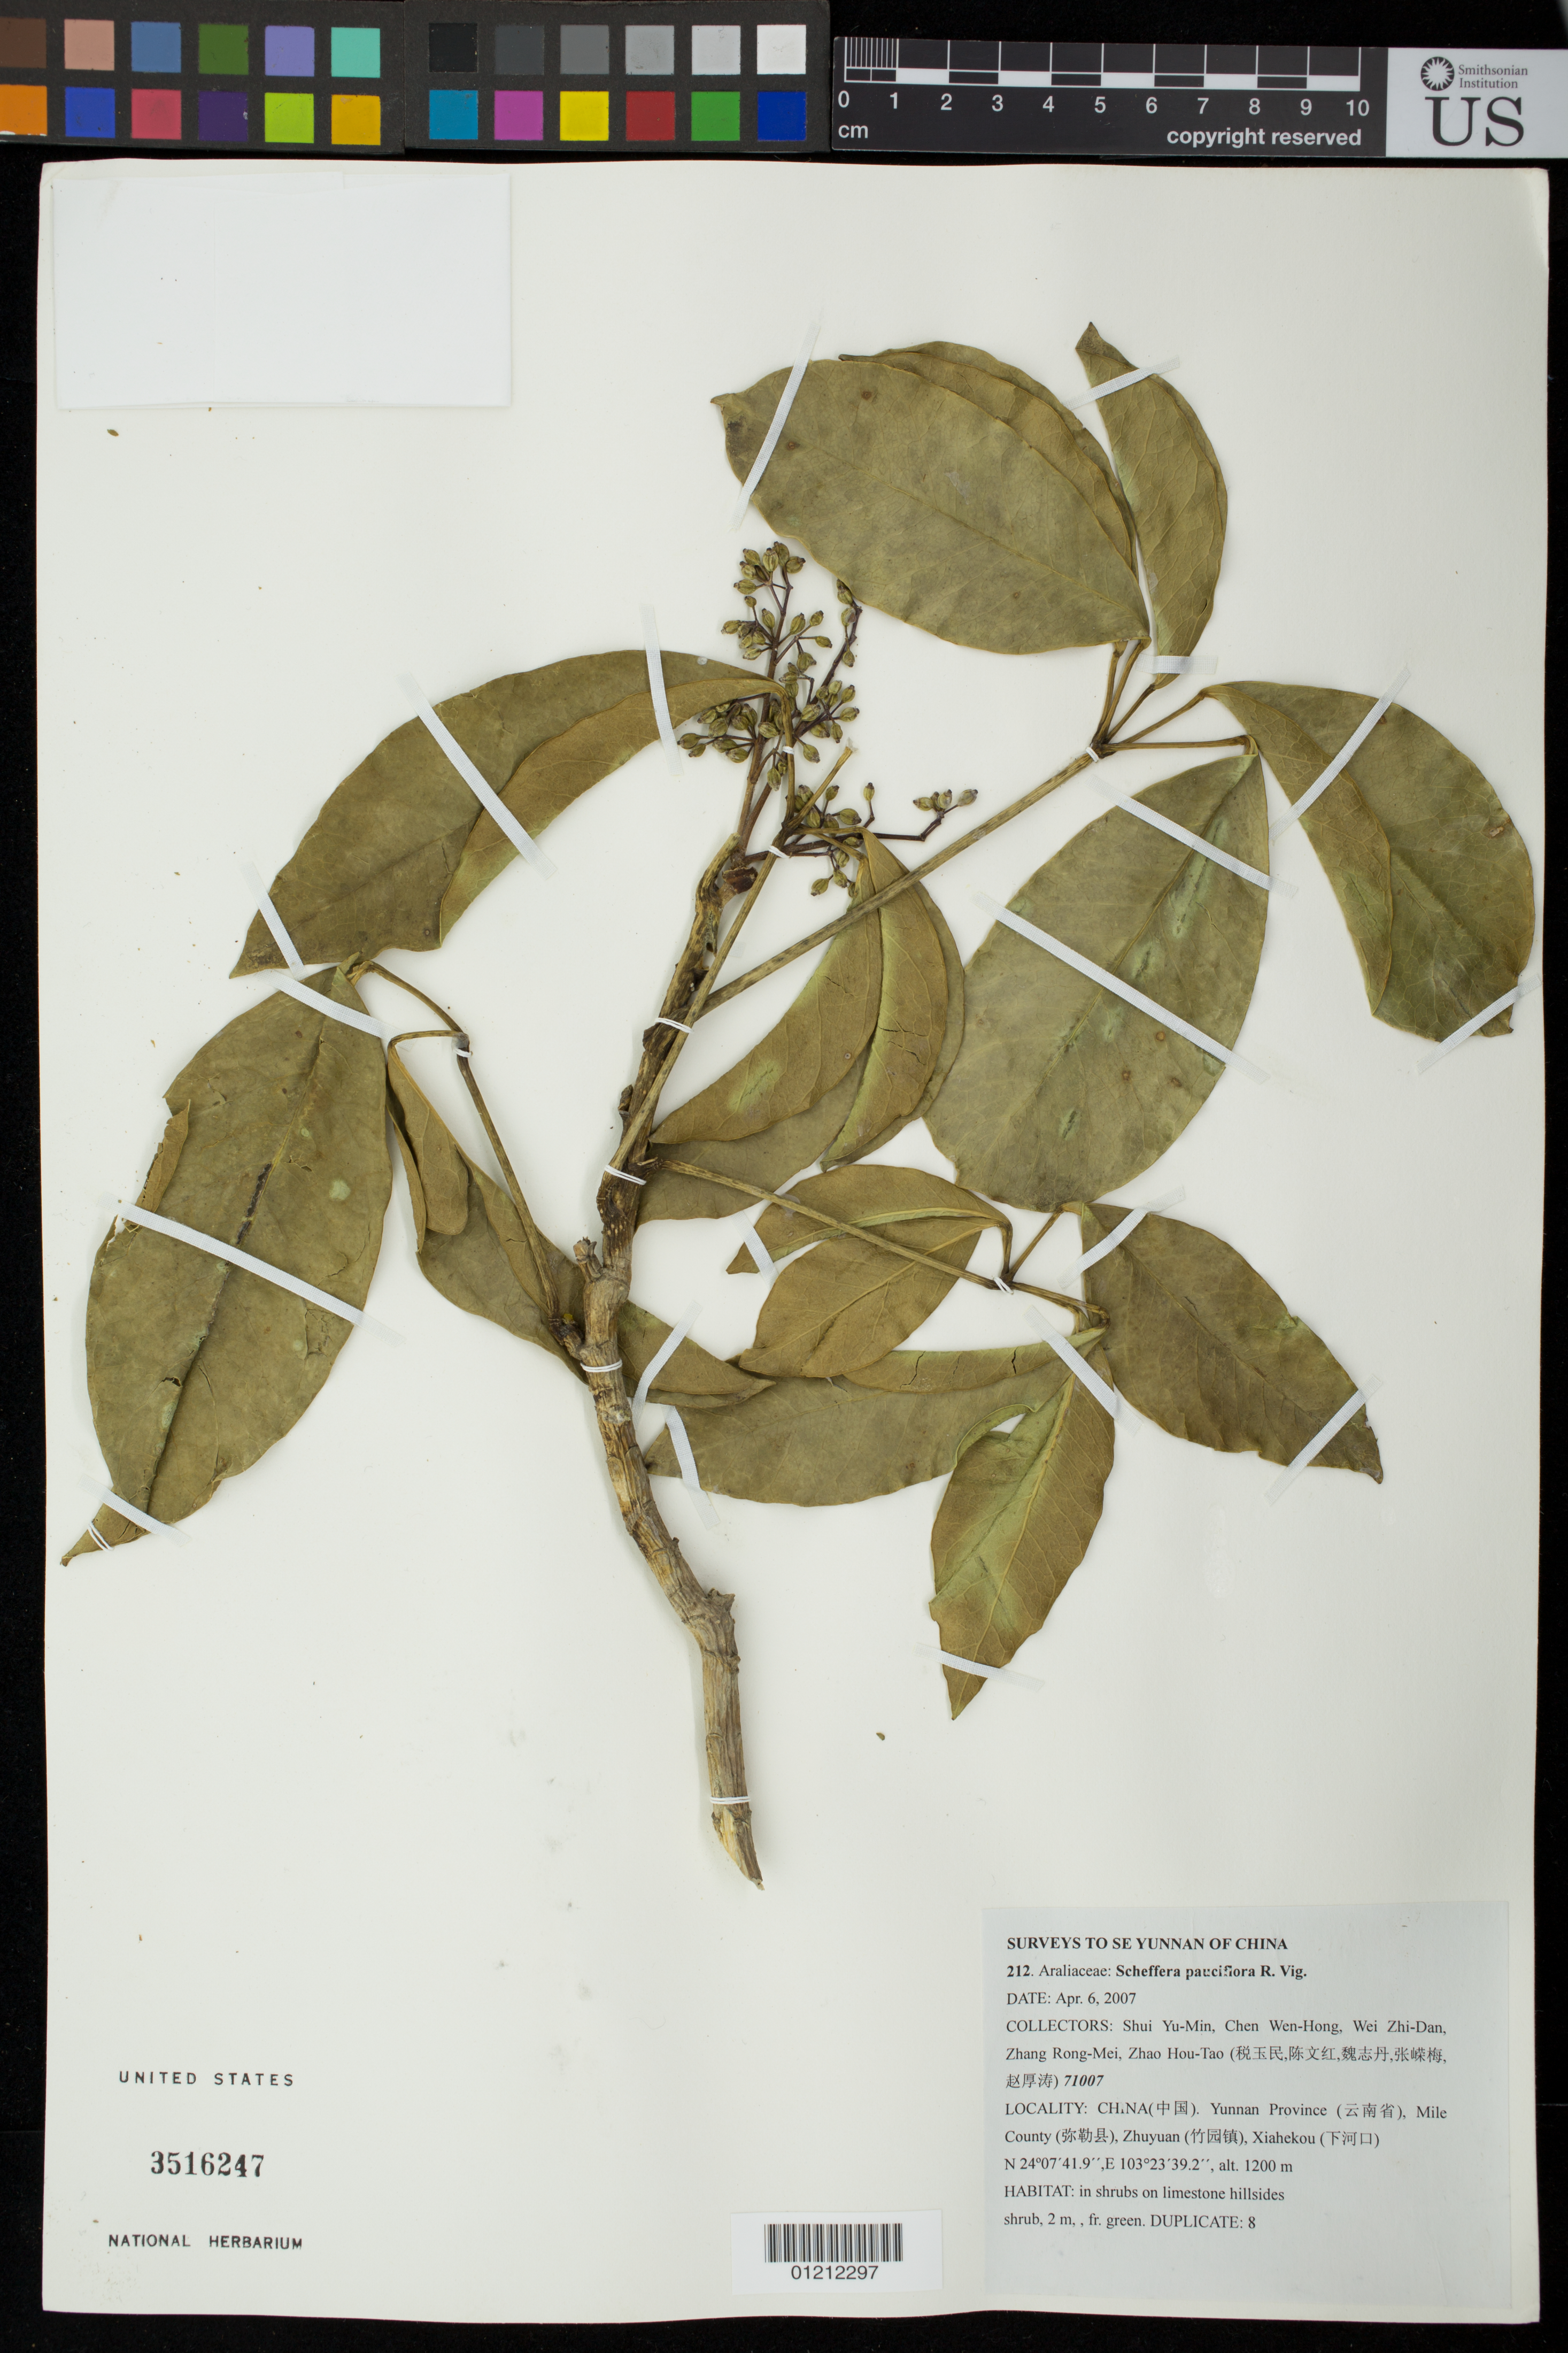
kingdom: Plantae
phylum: Tracheophyta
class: Magnoliopsida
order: Apiales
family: Araliaceae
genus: Schefflera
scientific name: Schefflera pauciflora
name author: R. Vig.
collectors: Y. Shui, W. Chen, Z. Wei & R. Zhang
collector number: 71007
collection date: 2007-04-06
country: China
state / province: Yunnan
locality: Mile County, Zhuyuan, Xiahekou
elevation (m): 1200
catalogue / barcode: US 3516247